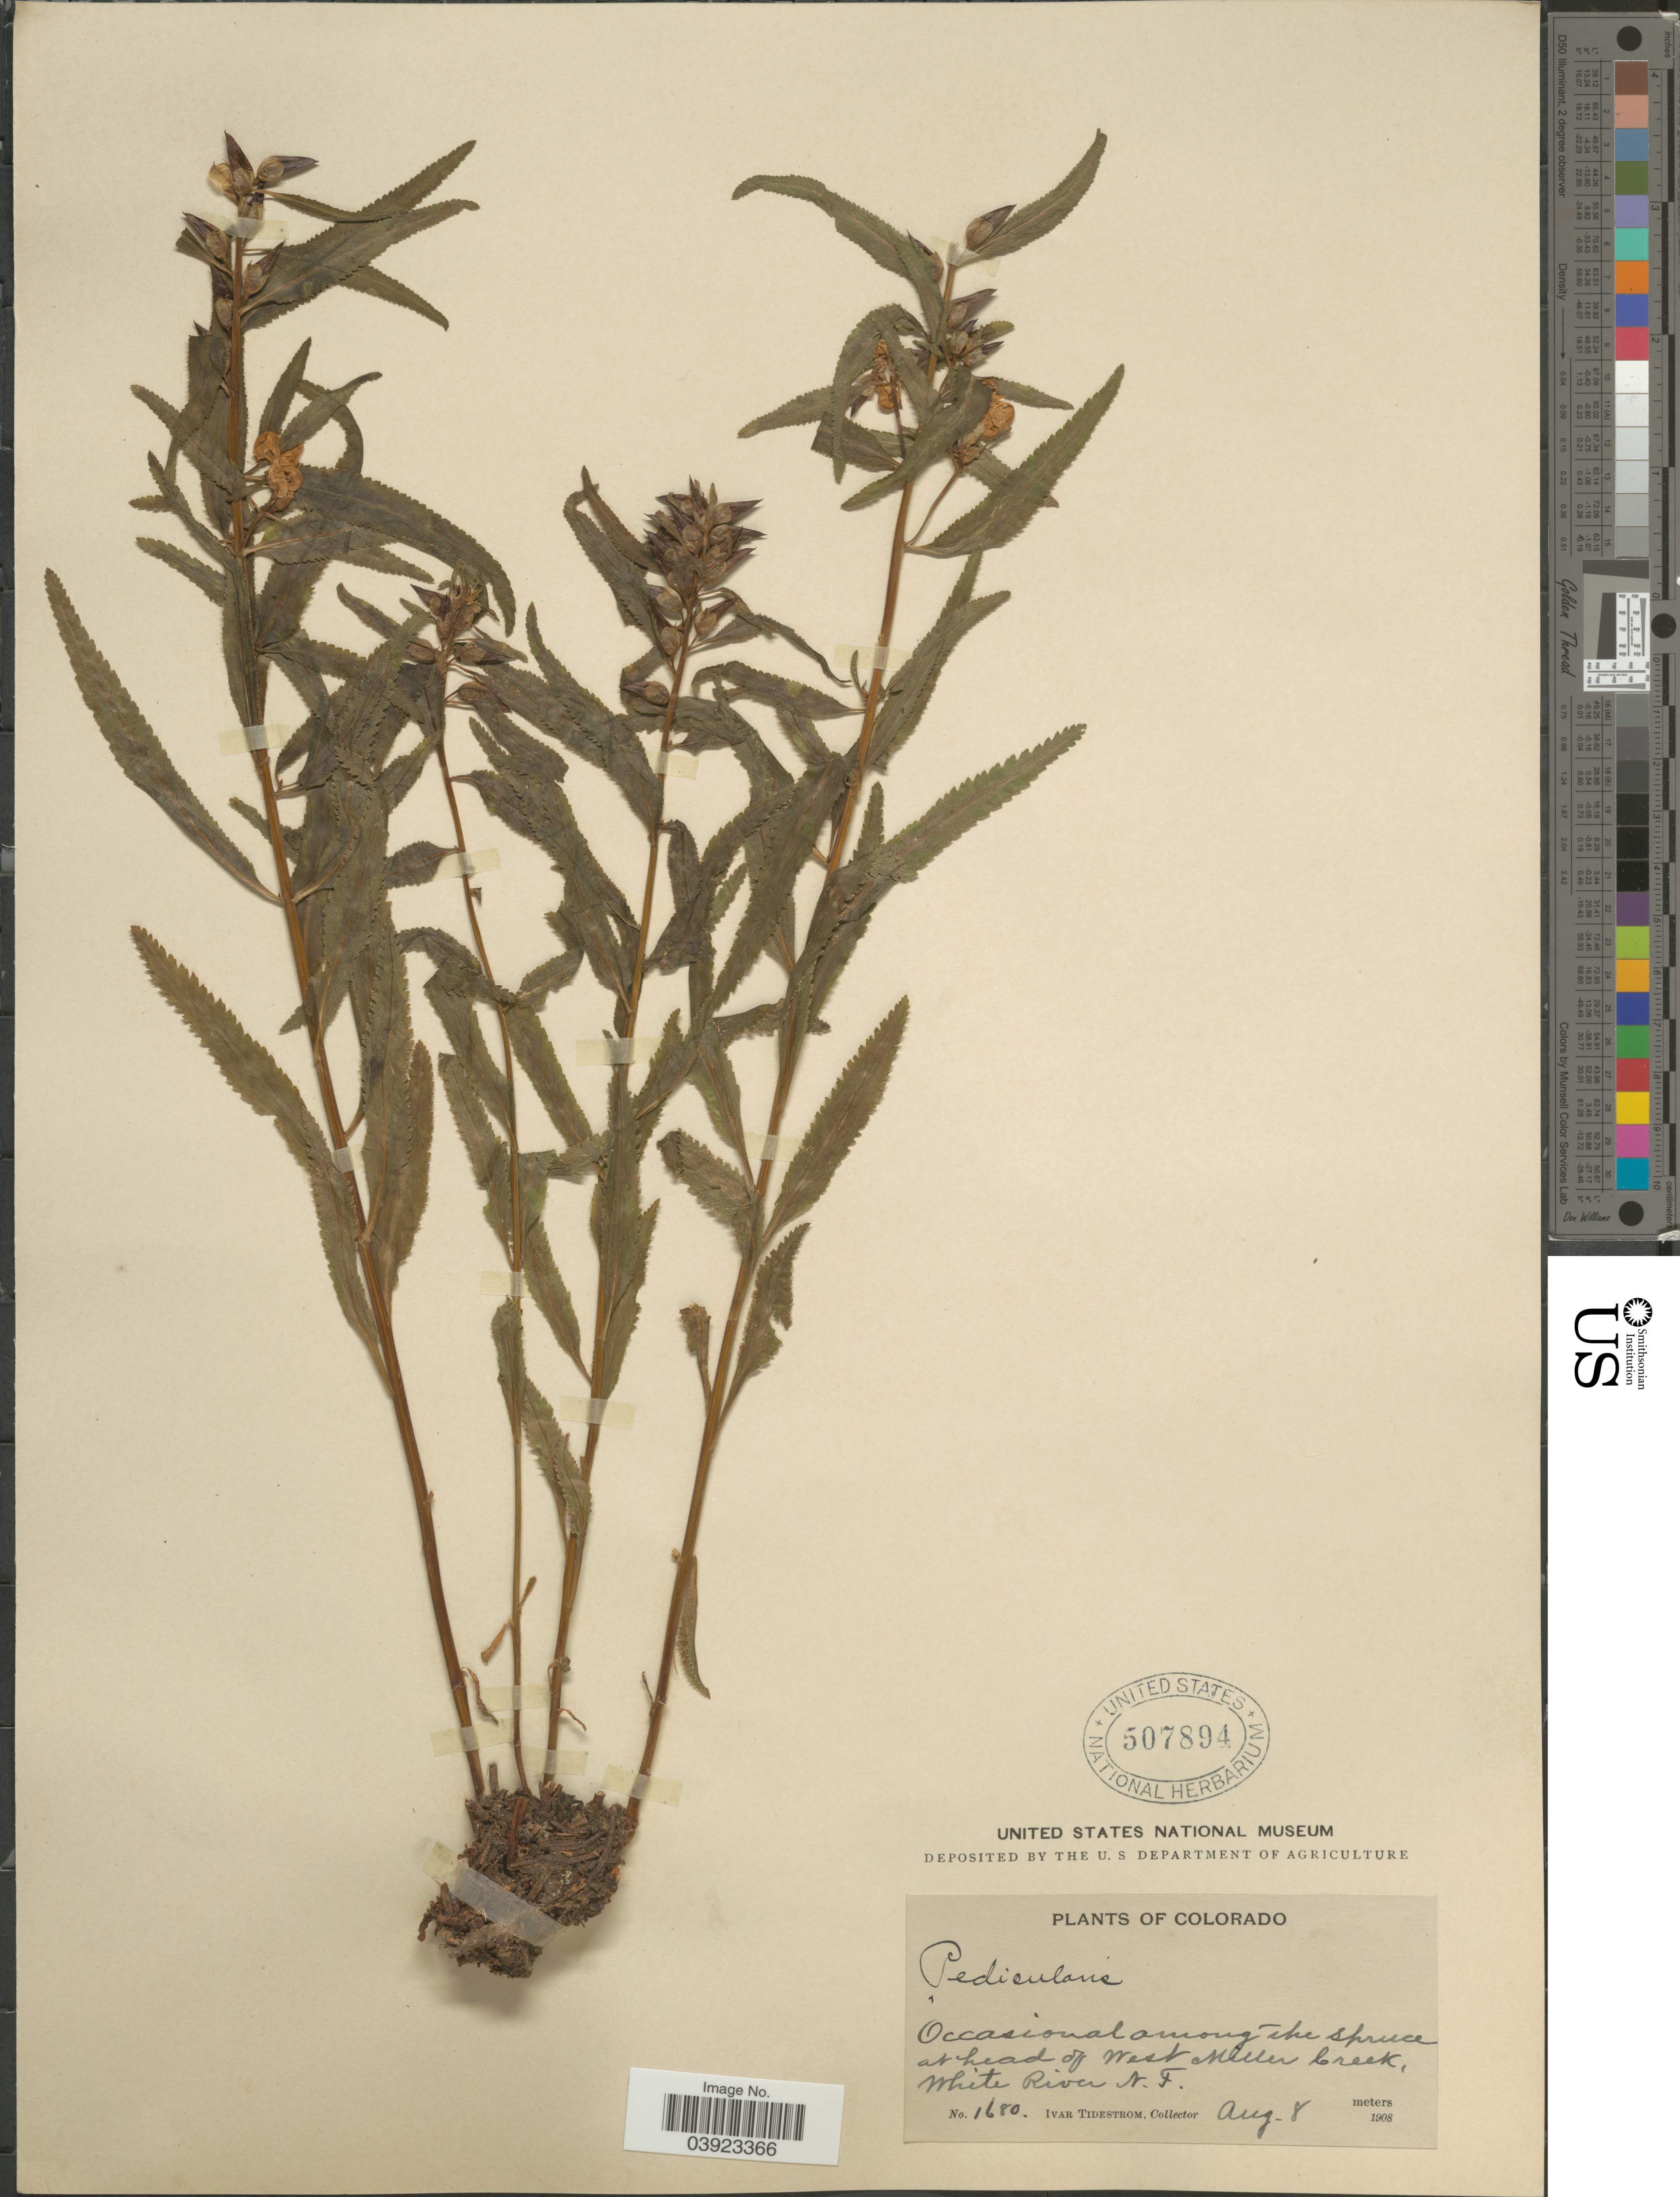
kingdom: Plantae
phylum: Tracheophyta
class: Magnoliopsida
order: Lamiales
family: Orobanchaceae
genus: Pedicularis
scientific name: Pedicularis racemosa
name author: Douglas ex Benth.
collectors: I. F. Tidestrom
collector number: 1680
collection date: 1908-08-08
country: United States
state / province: Colorado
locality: At head of West Miller Creek, White River N. F.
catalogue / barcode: US 507894